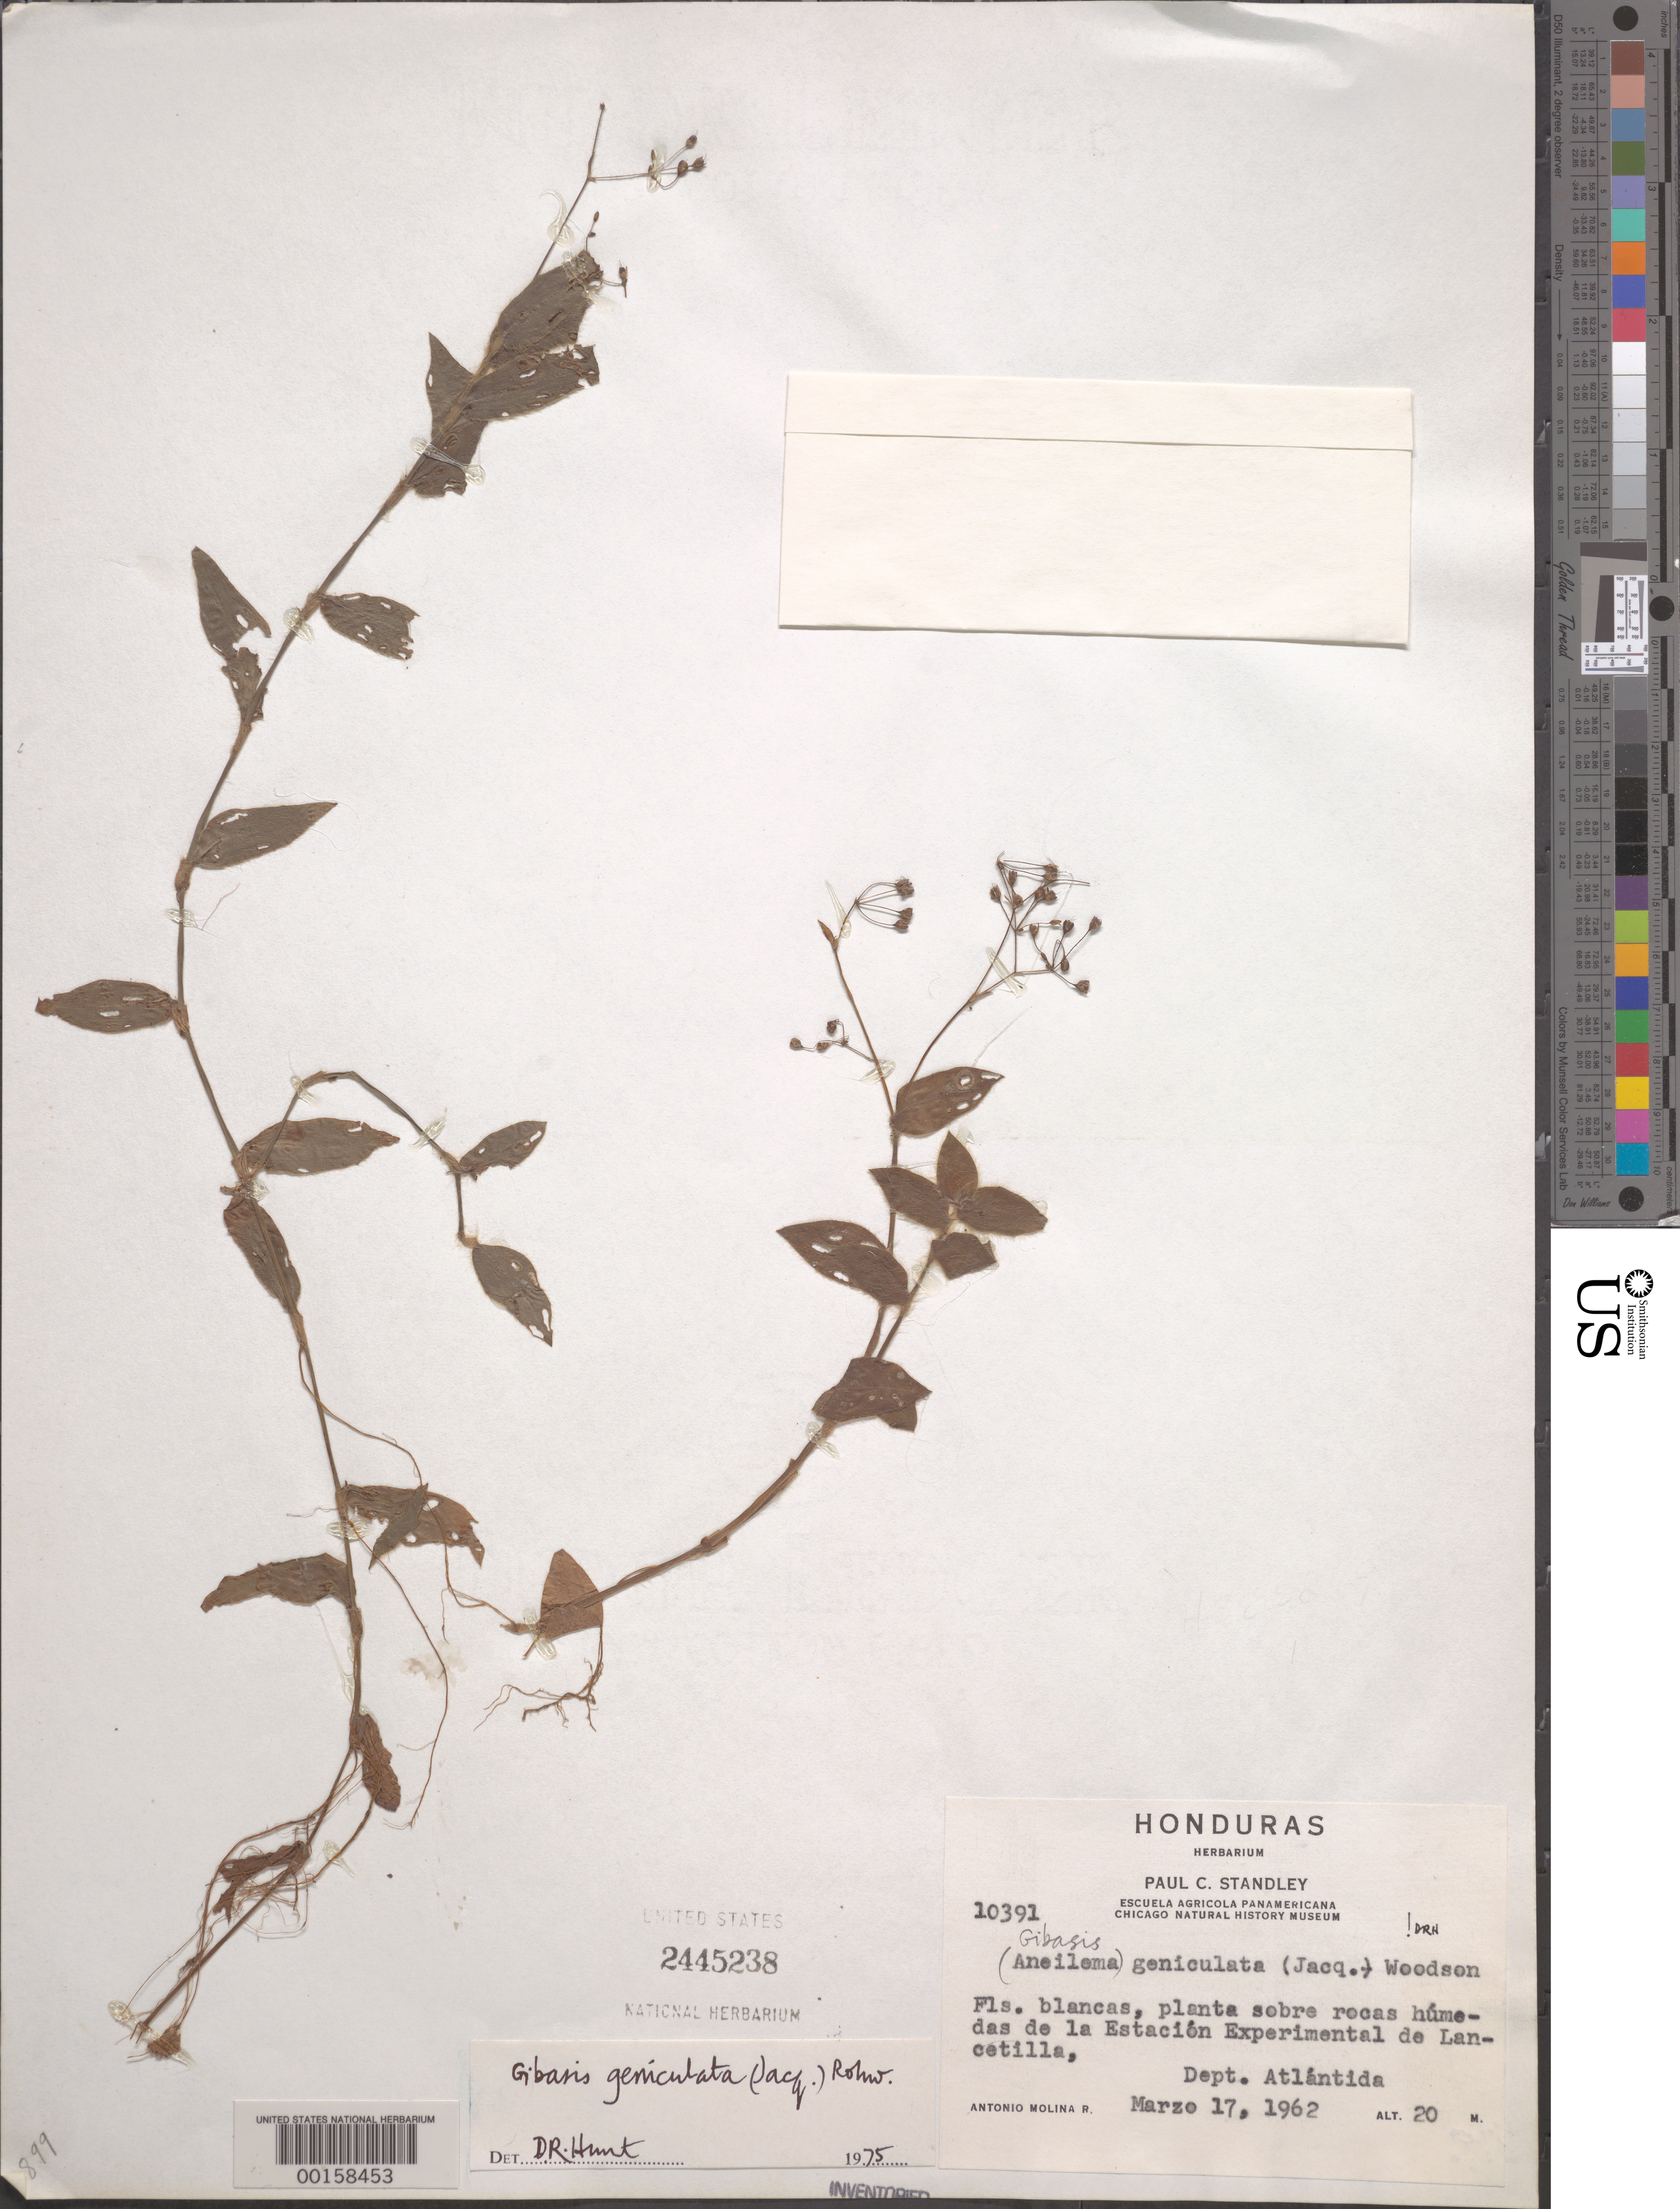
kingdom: Plantae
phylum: Tracheophyta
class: Liliopsida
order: Commelinales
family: Commelinaceae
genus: Gibasis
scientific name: Gibasis geniculata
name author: (Jacq.) Rohweder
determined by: Hunt, D. R.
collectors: A. Molina R.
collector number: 10391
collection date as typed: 17 Mar 1962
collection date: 1962-03-17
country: Honduras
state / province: Atlántida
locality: Experimental station of Lancetilla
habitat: Moist, rocky soil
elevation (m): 20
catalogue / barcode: US 2445238